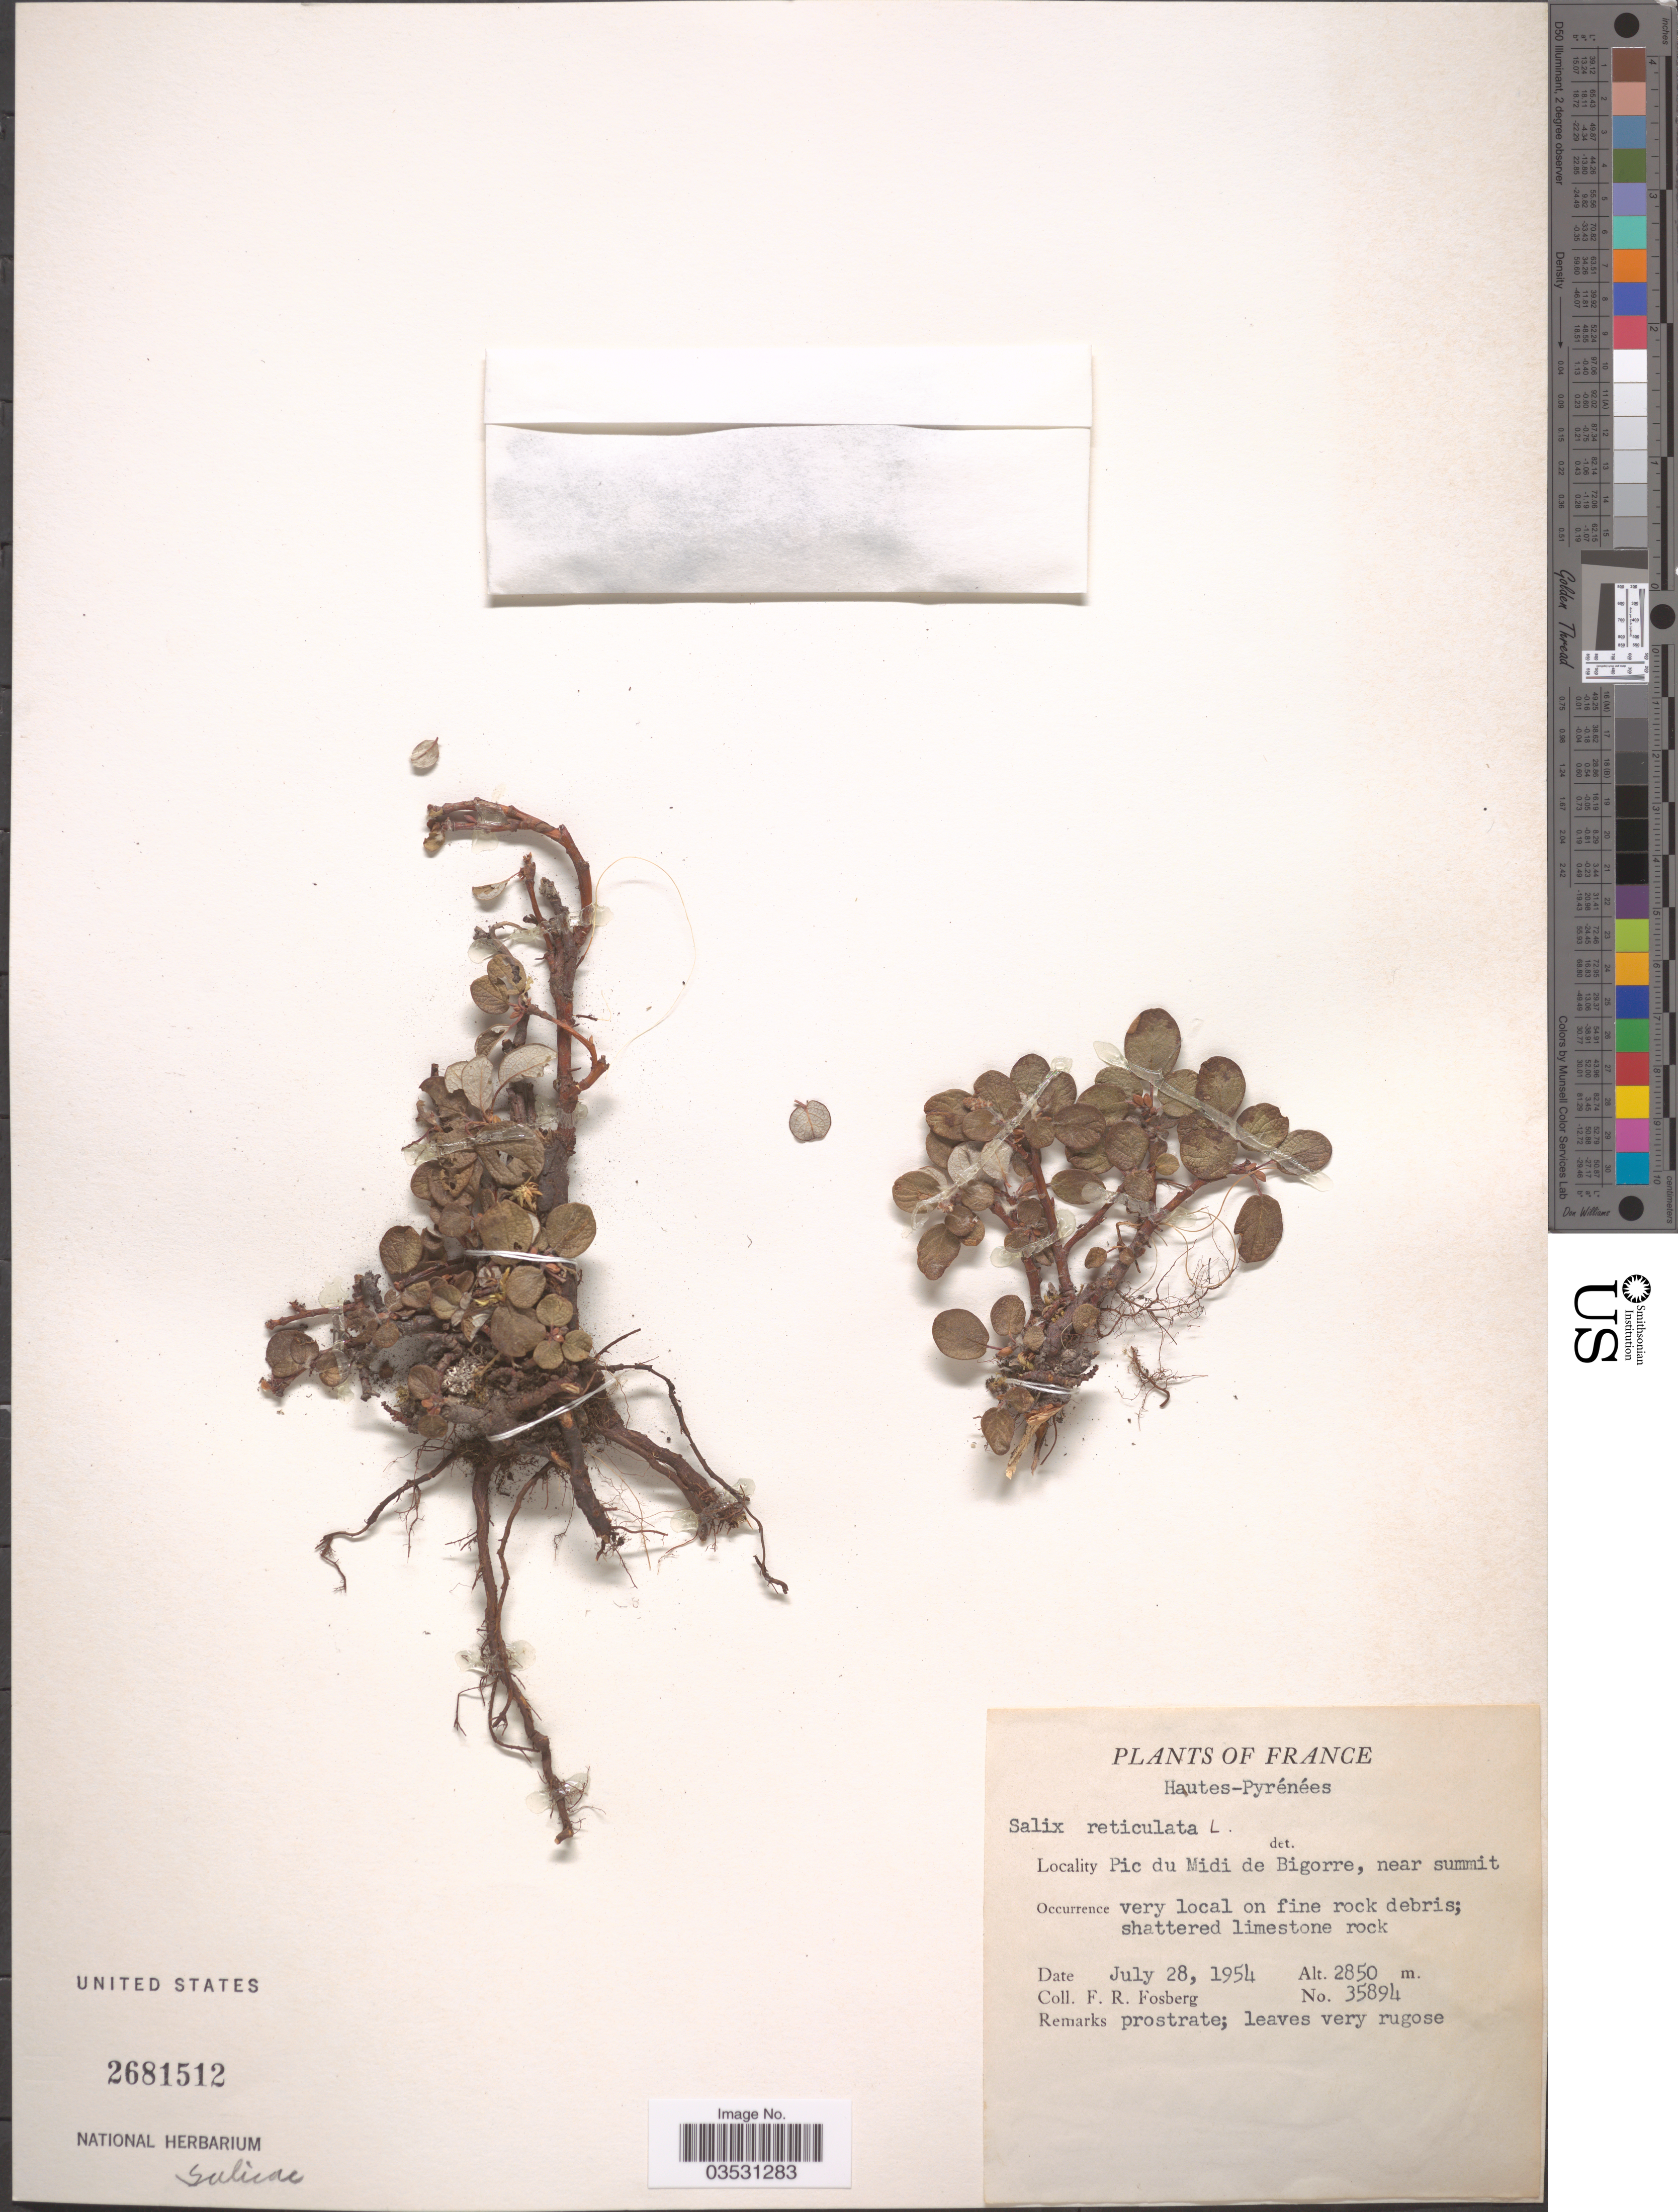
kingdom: Plantae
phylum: Tracheophyta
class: Magnoliopsida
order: Malpighiales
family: Salicaceae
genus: Salix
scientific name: Salix reticulata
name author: L.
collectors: F. R. Fosberg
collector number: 35894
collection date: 1954-07-28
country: France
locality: Hautes-Pyrénées. Pic du Midi de Bigorre, near summit.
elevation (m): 2850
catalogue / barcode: US 2681512